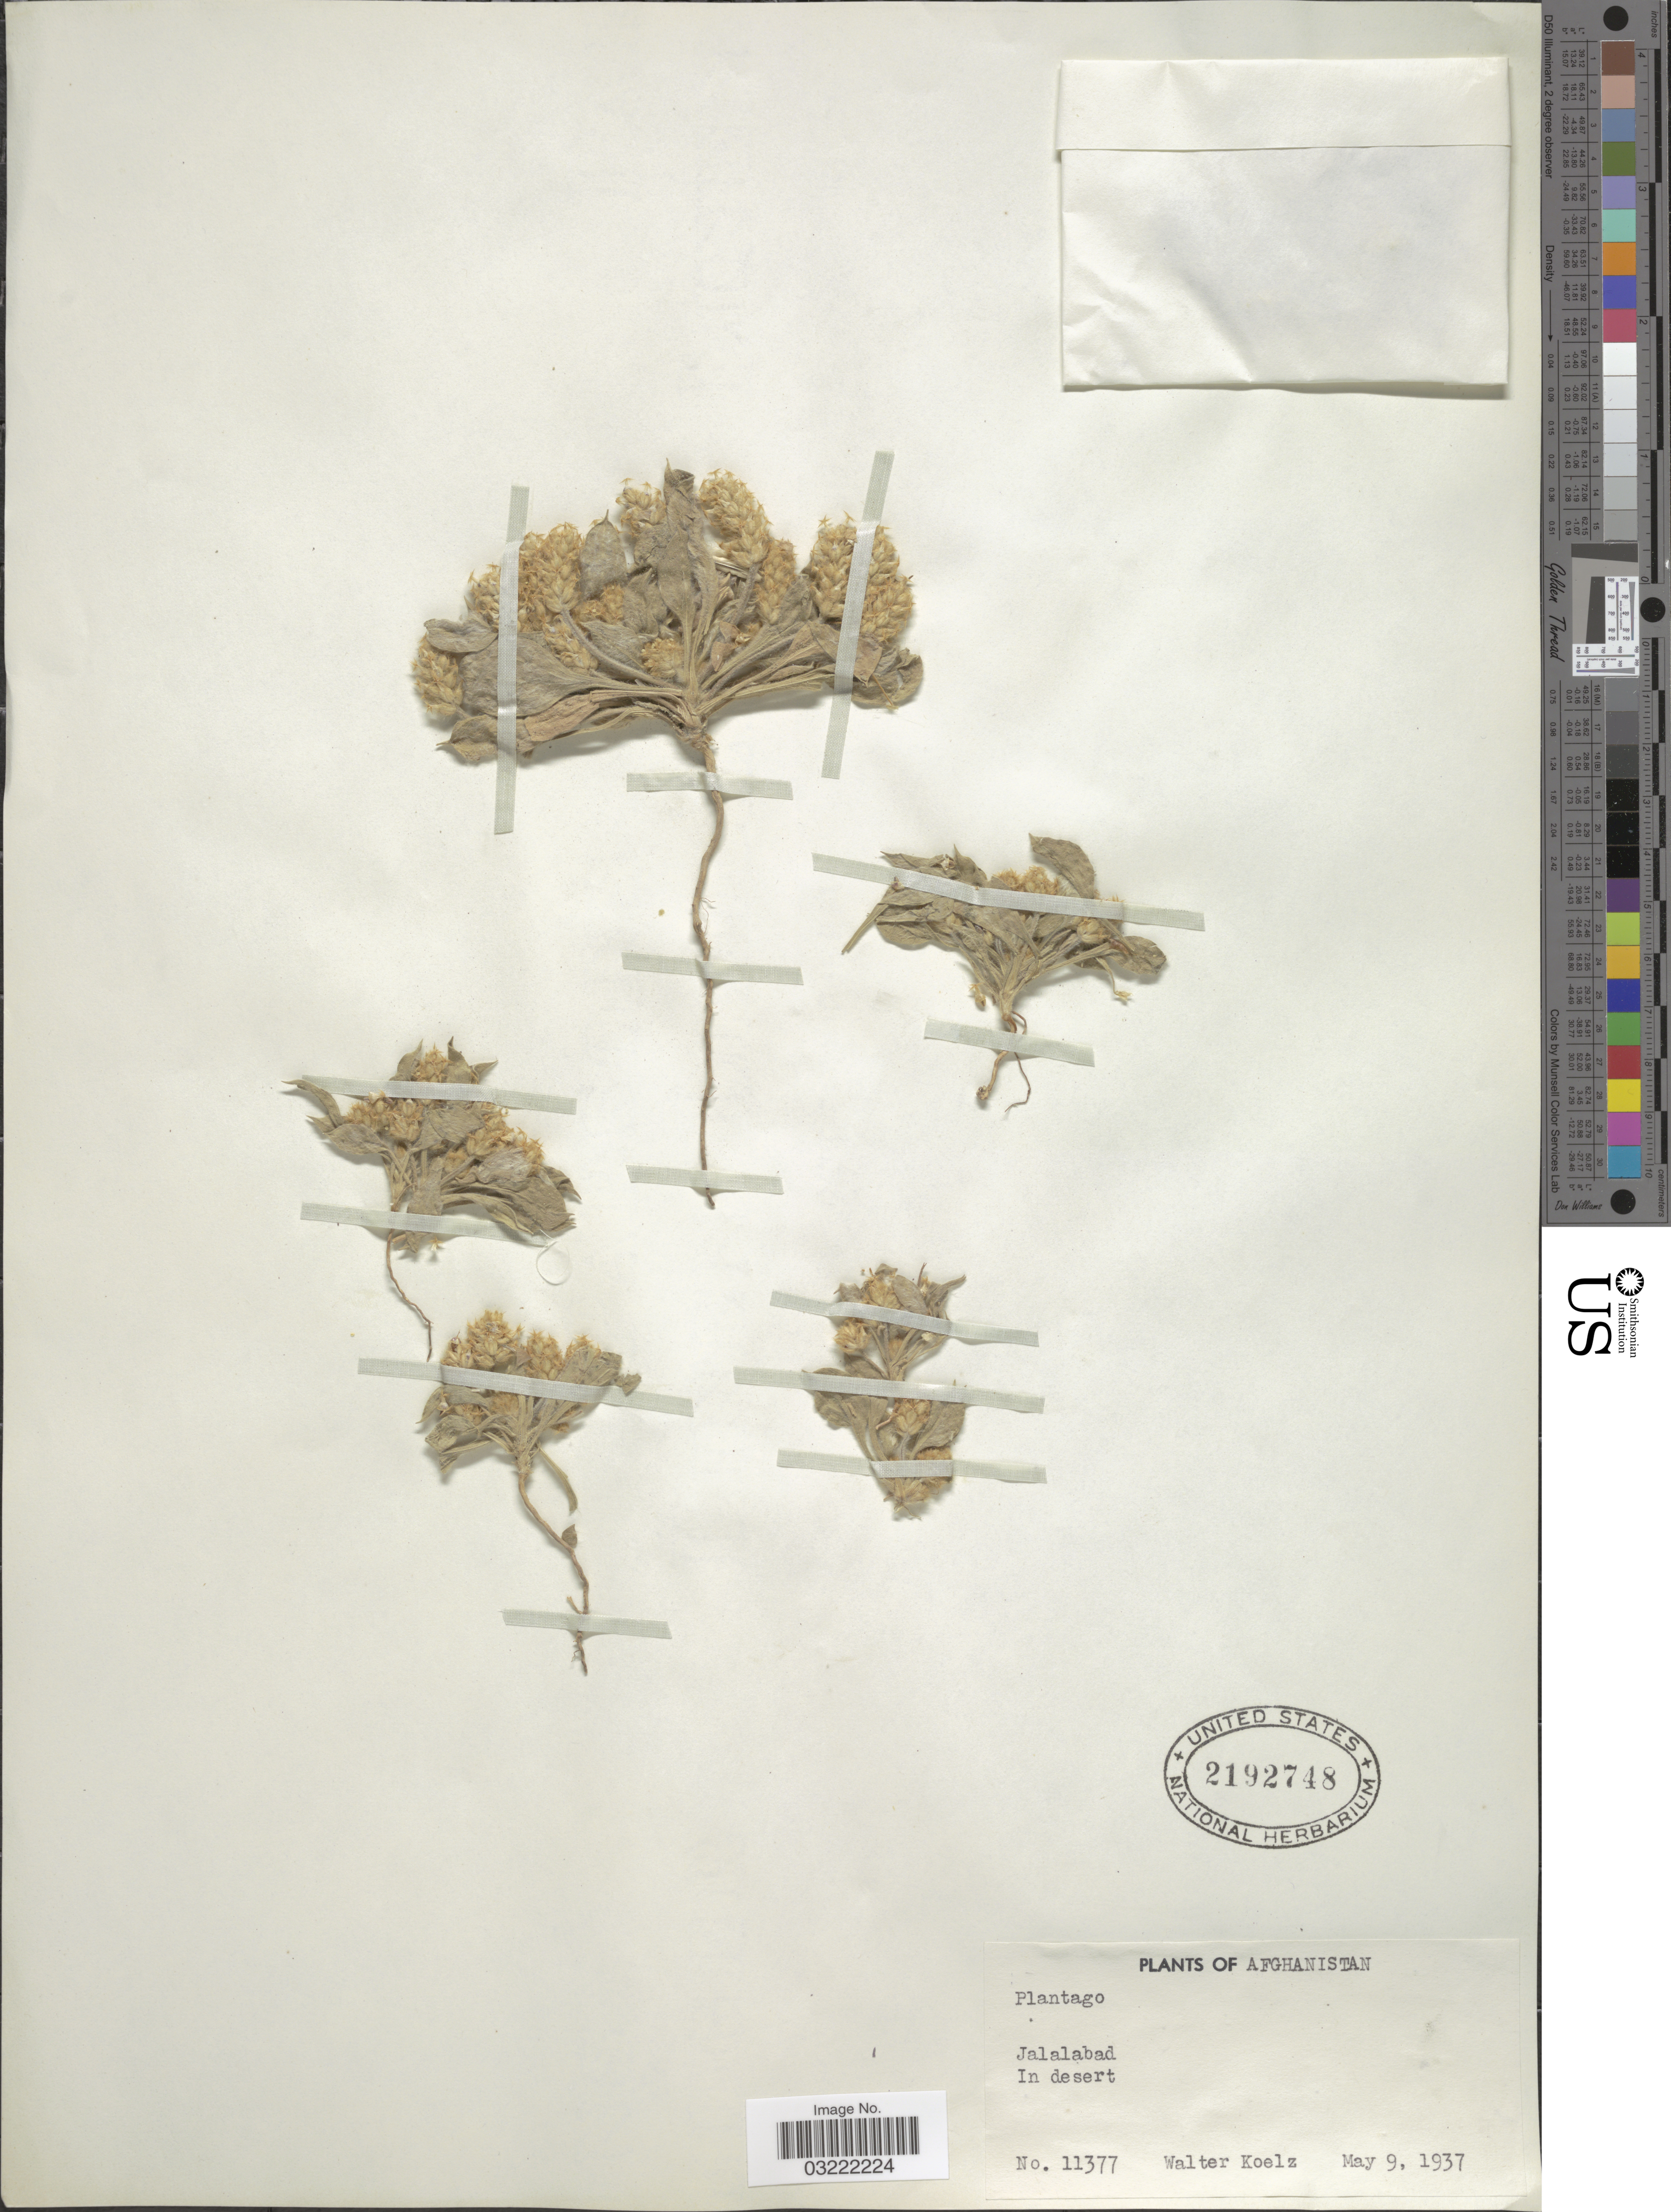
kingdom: Plantae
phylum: Tracheophyta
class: Magnoliopsida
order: Lamiales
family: Plantaginaceae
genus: Plantago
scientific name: Plantago sp.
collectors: W. N. Koelz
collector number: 11377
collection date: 1937-05-09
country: Afghanistan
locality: Jalalabad.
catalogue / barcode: US 2192748